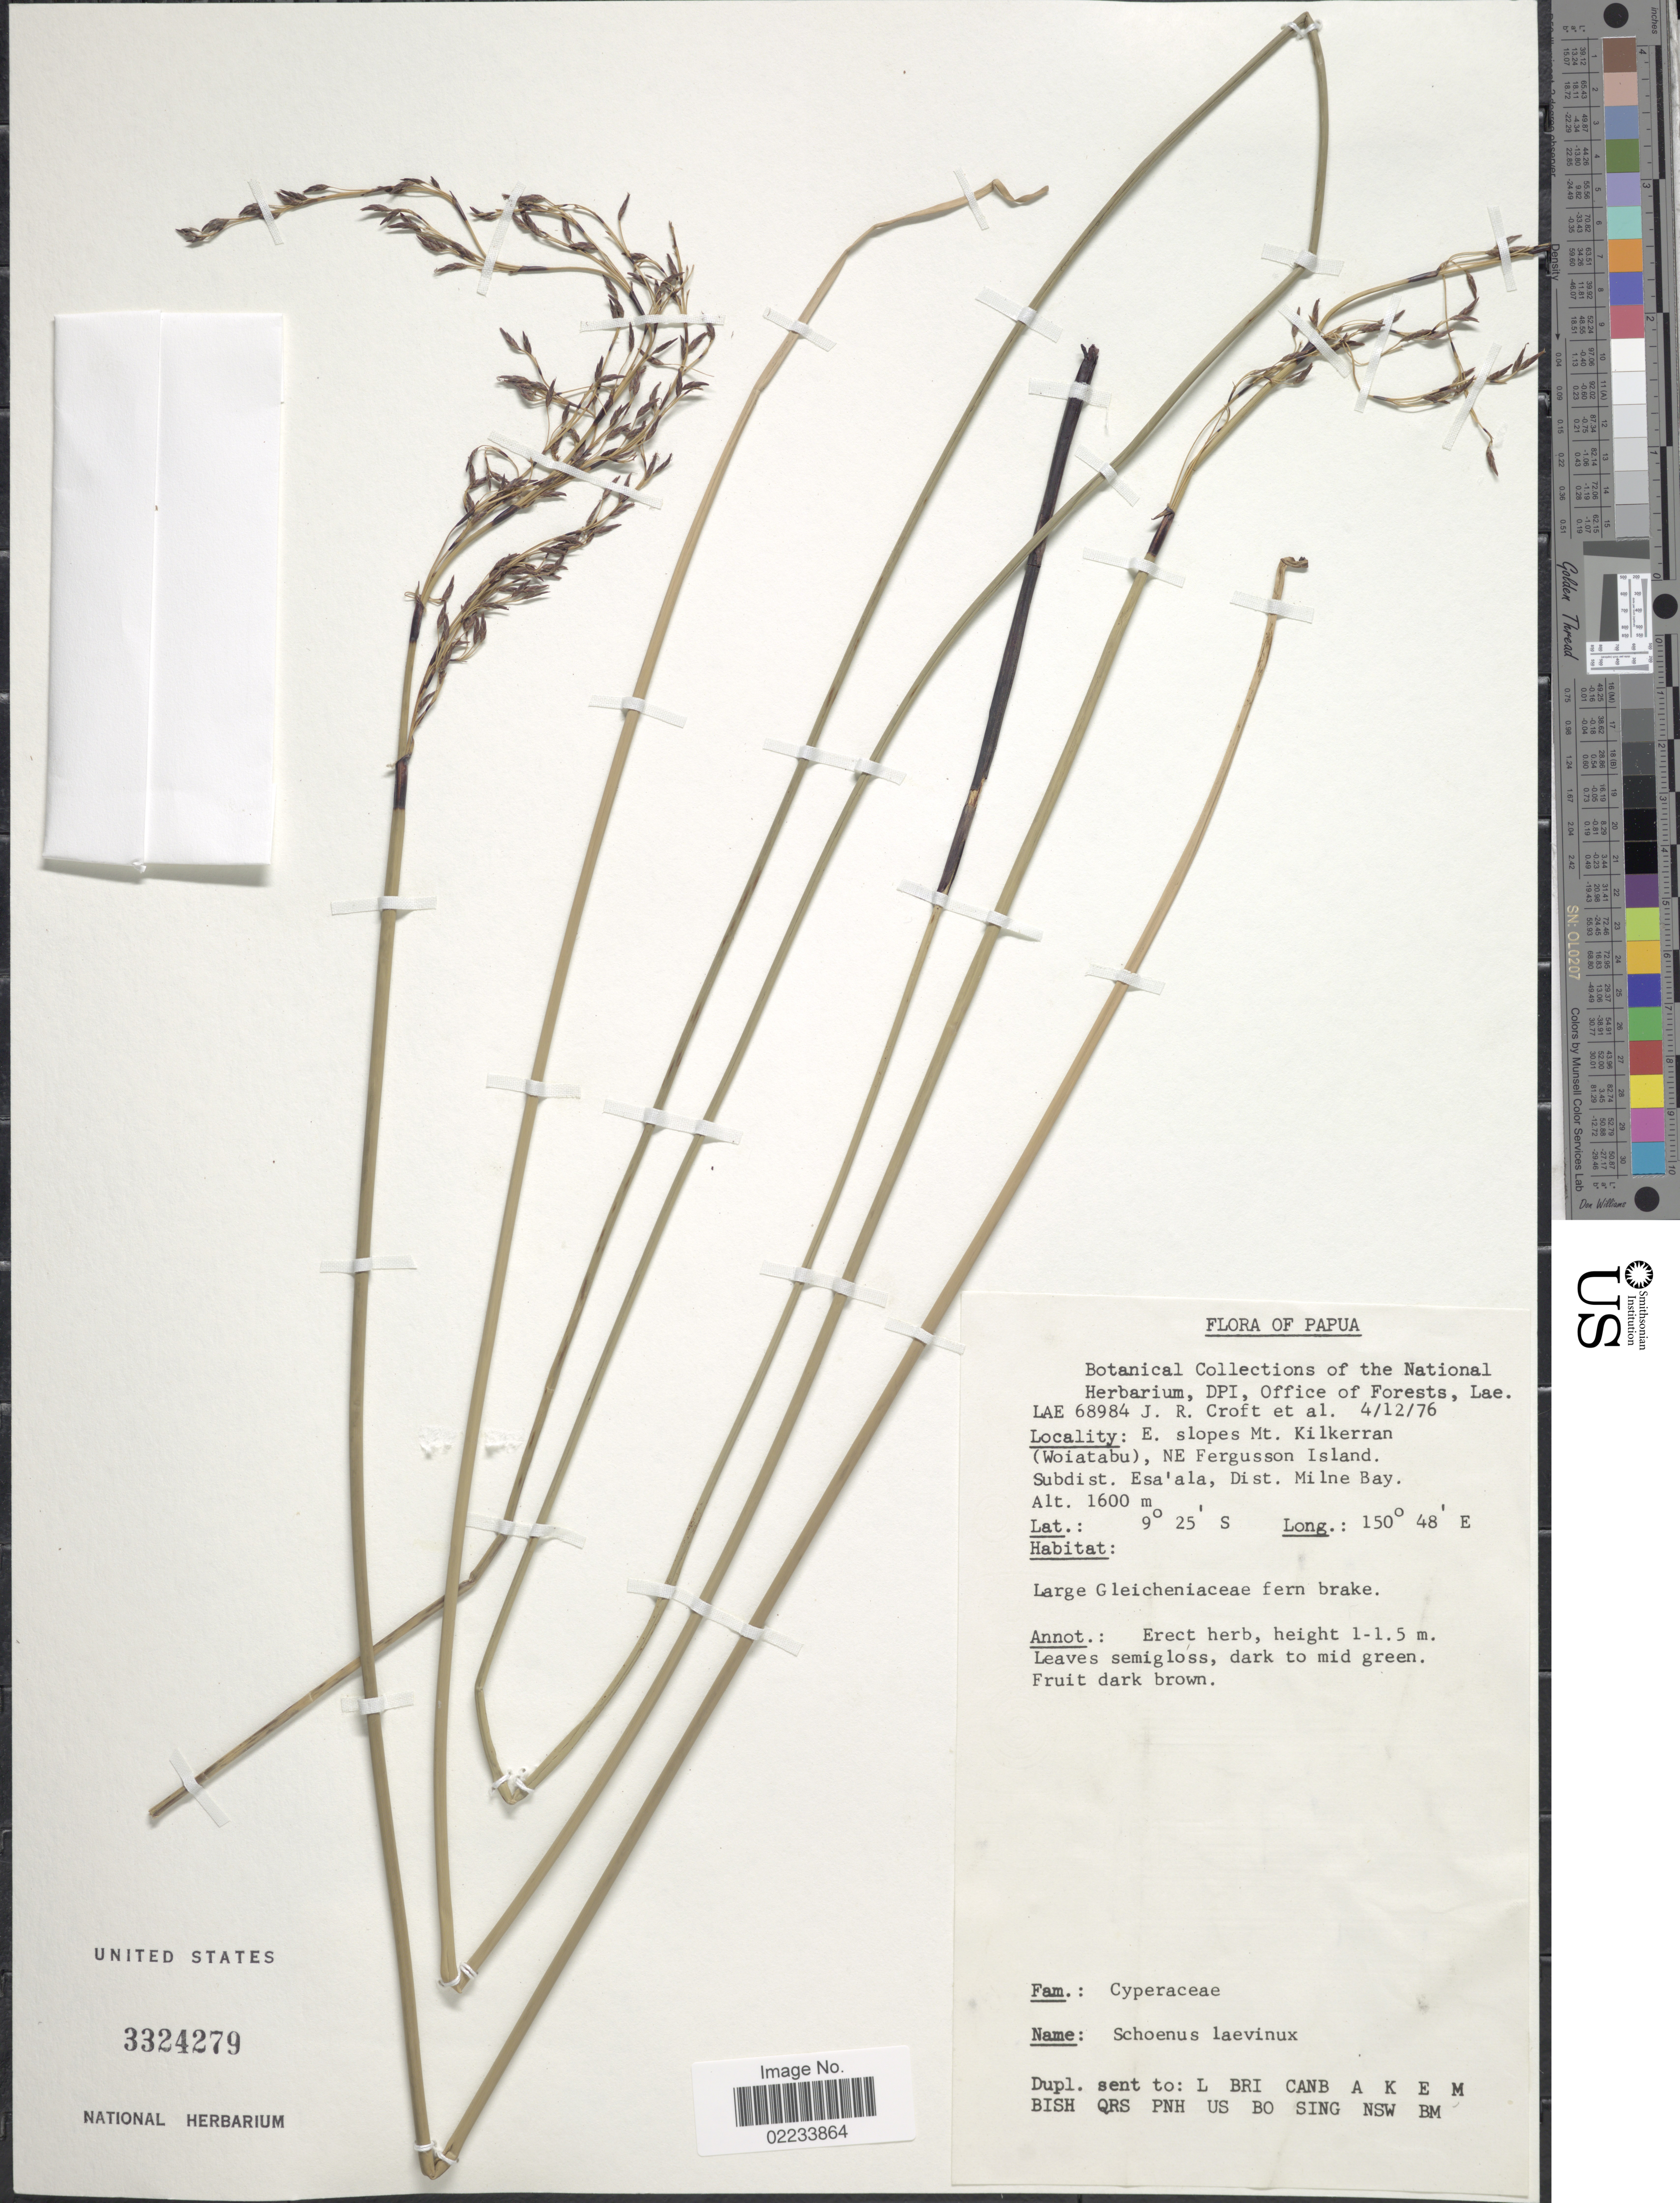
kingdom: Plantae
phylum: Tracheophyta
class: Liliopsida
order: Poales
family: Cyperaceae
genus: Schoenus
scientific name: Schoenus laevinux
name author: (Kük.) Ohwi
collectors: J. R. Croft & et al.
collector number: LAE 68948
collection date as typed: Transcribed d/m/y: 4/12/76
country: Papua New Guinea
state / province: Milne Bay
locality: E. slope Mt Kilkerran (Woiatabu), NE Fergusson Island, Subdist. Esa'ala, Dist. Milne Bay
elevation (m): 1600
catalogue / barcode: US 3324279